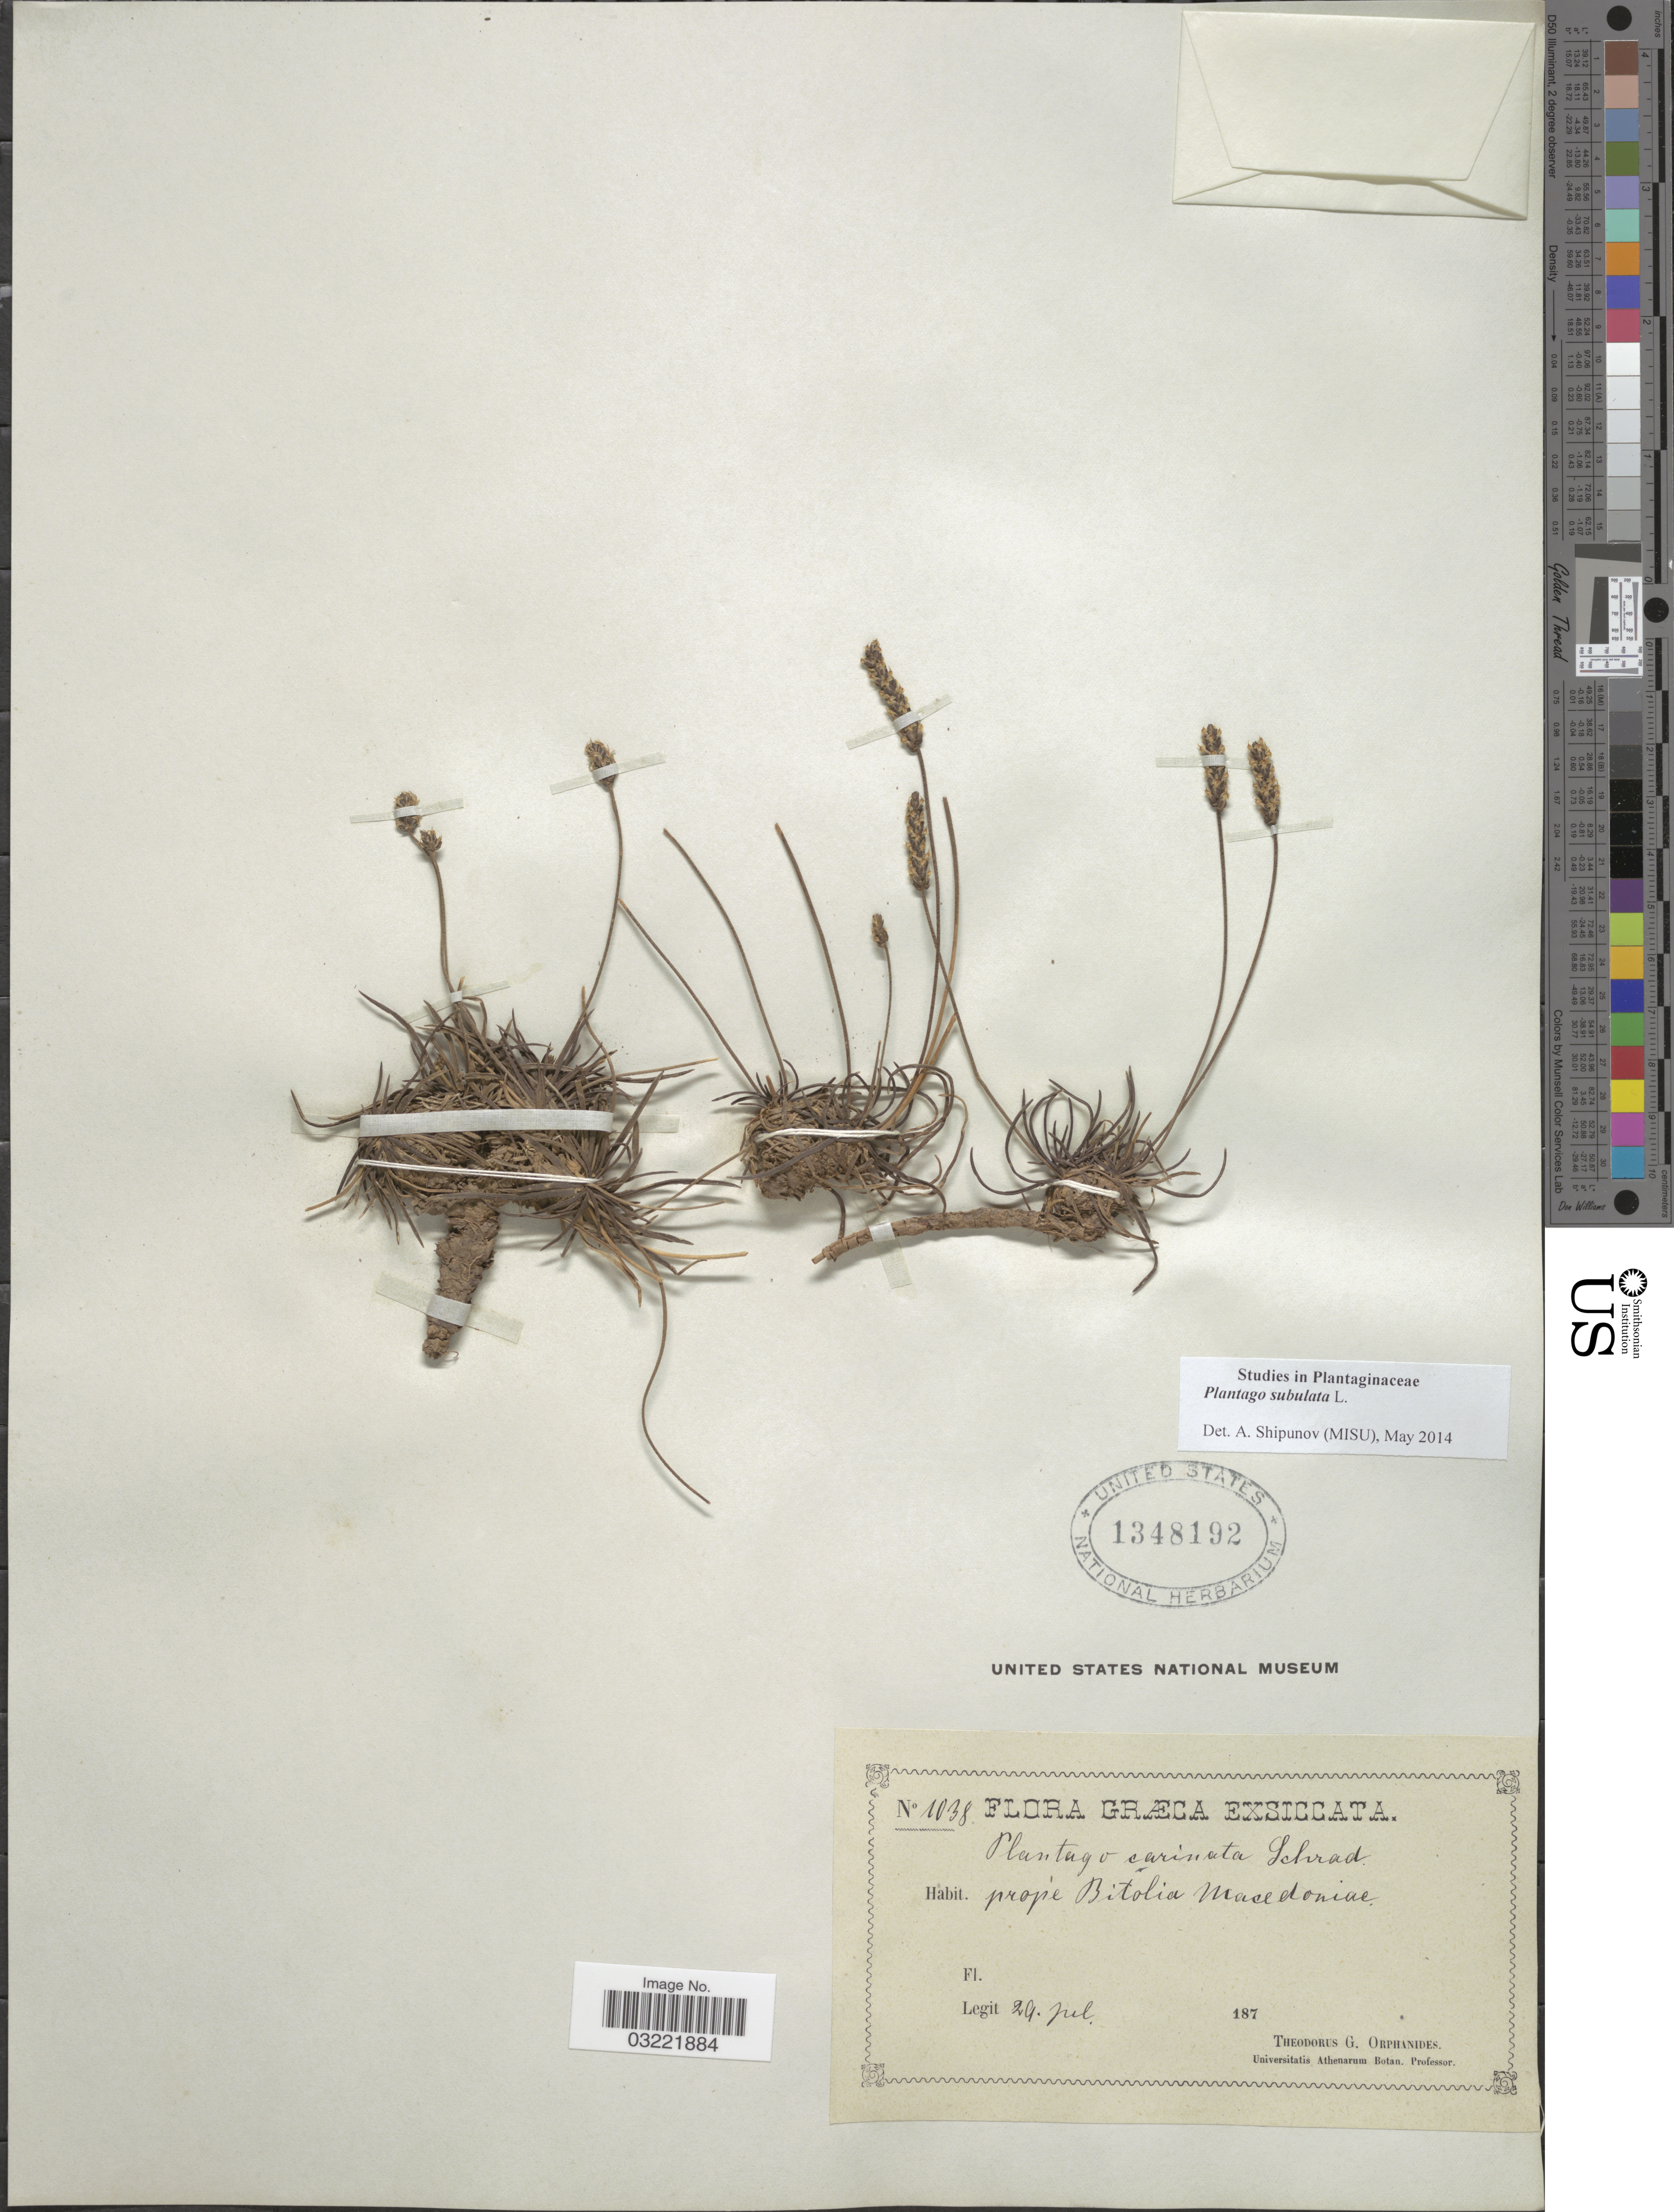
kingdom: Plantae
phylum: Tracheophyta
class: Magnoliopsida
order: Lamiales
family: Plantaginaceae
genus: Plantago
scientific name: Plantago subulata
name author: L.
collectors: T. G. Orphanides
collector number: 1038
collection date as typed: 29 Jul. 187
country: Greece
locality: Græca, propé Bitolia Macedoniae.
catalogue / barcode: US 1348192